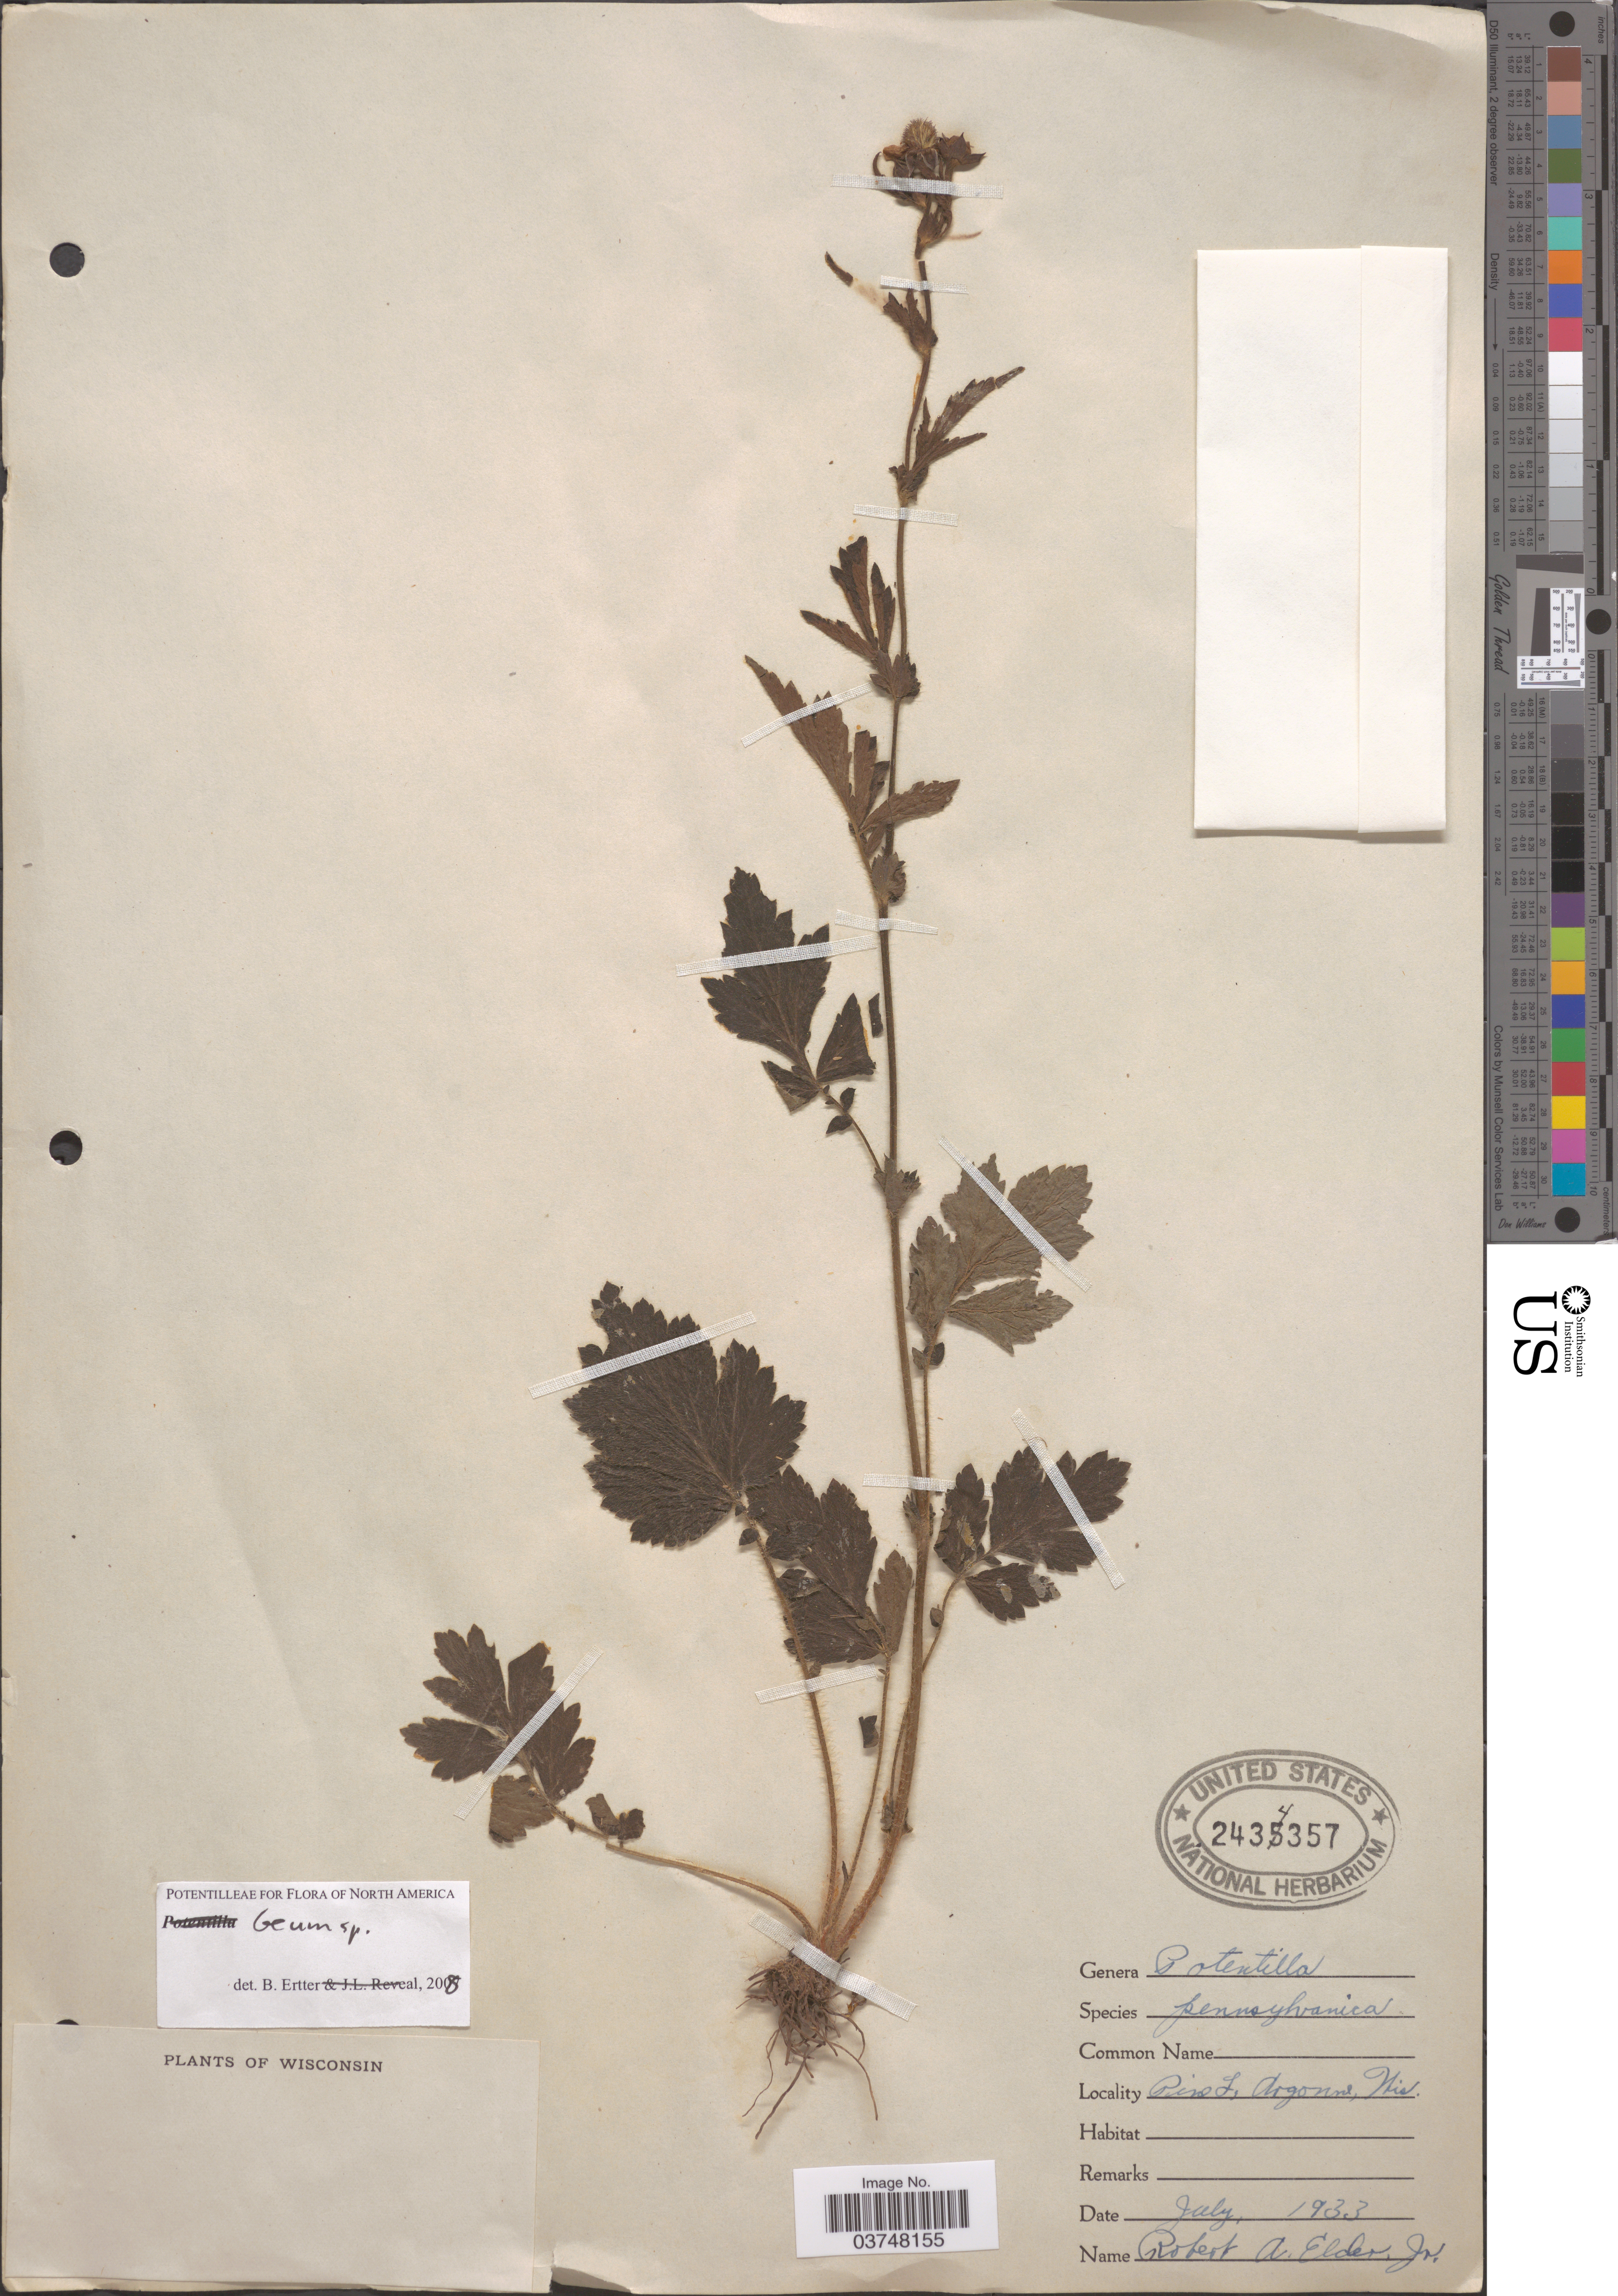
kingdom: Plantae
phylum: Tracheophyta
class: Magnoliopsida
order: Rosales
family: Rosaceae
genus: Geum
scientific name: Geum sp.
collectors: R. Elder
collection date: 1933-07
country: United States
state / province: Wisconsin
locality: Rino L, Argonne.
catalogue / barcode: US 2434357